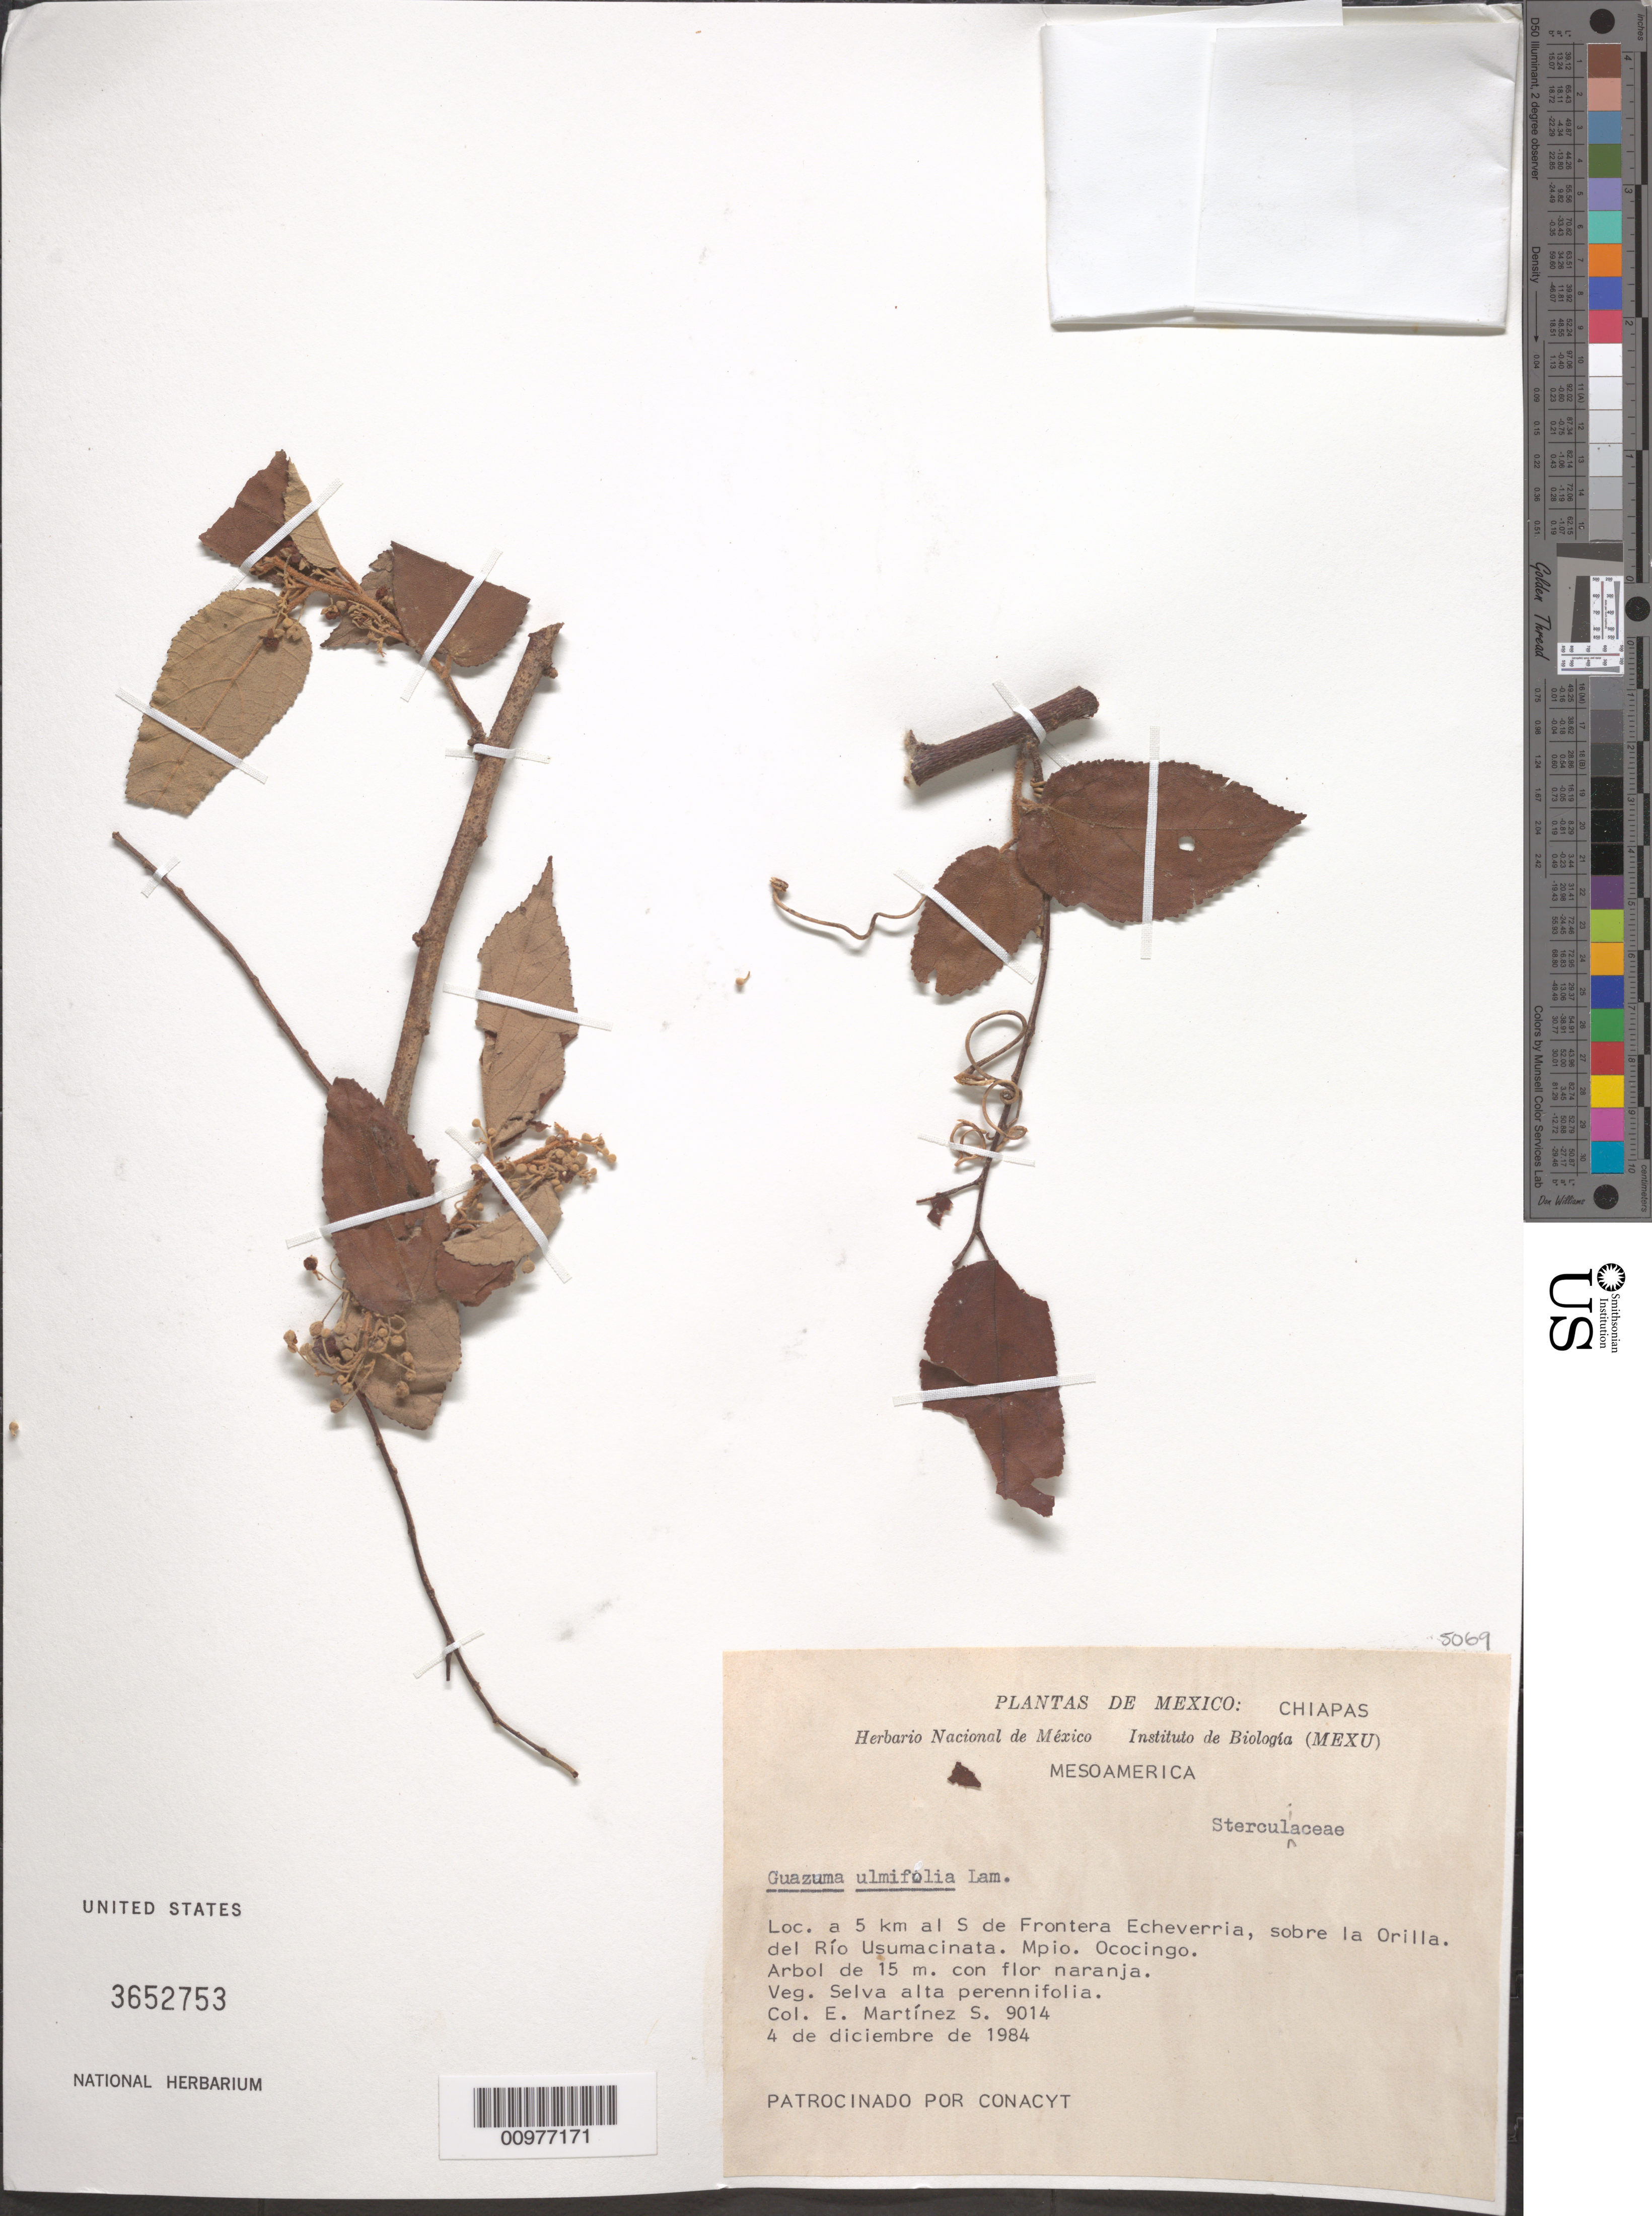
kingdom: Plantae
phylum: Tracheophyta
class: Magnoliopsida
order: Malvales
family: Malvaceae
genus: Guazuma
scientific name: Guazuma ulmifolia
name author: Lam.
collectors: E. M. Martínez S.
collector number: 9014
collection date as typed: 04 Dec 1984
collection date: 1984-12-04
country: Mexico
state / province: Chiapas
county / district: Mpio. Ococingo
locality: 5 km al S Frontera Echeverria sobre la orilla del Rio Usumacinta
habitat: veg. selva alta perennifolia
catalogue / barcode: US 652753